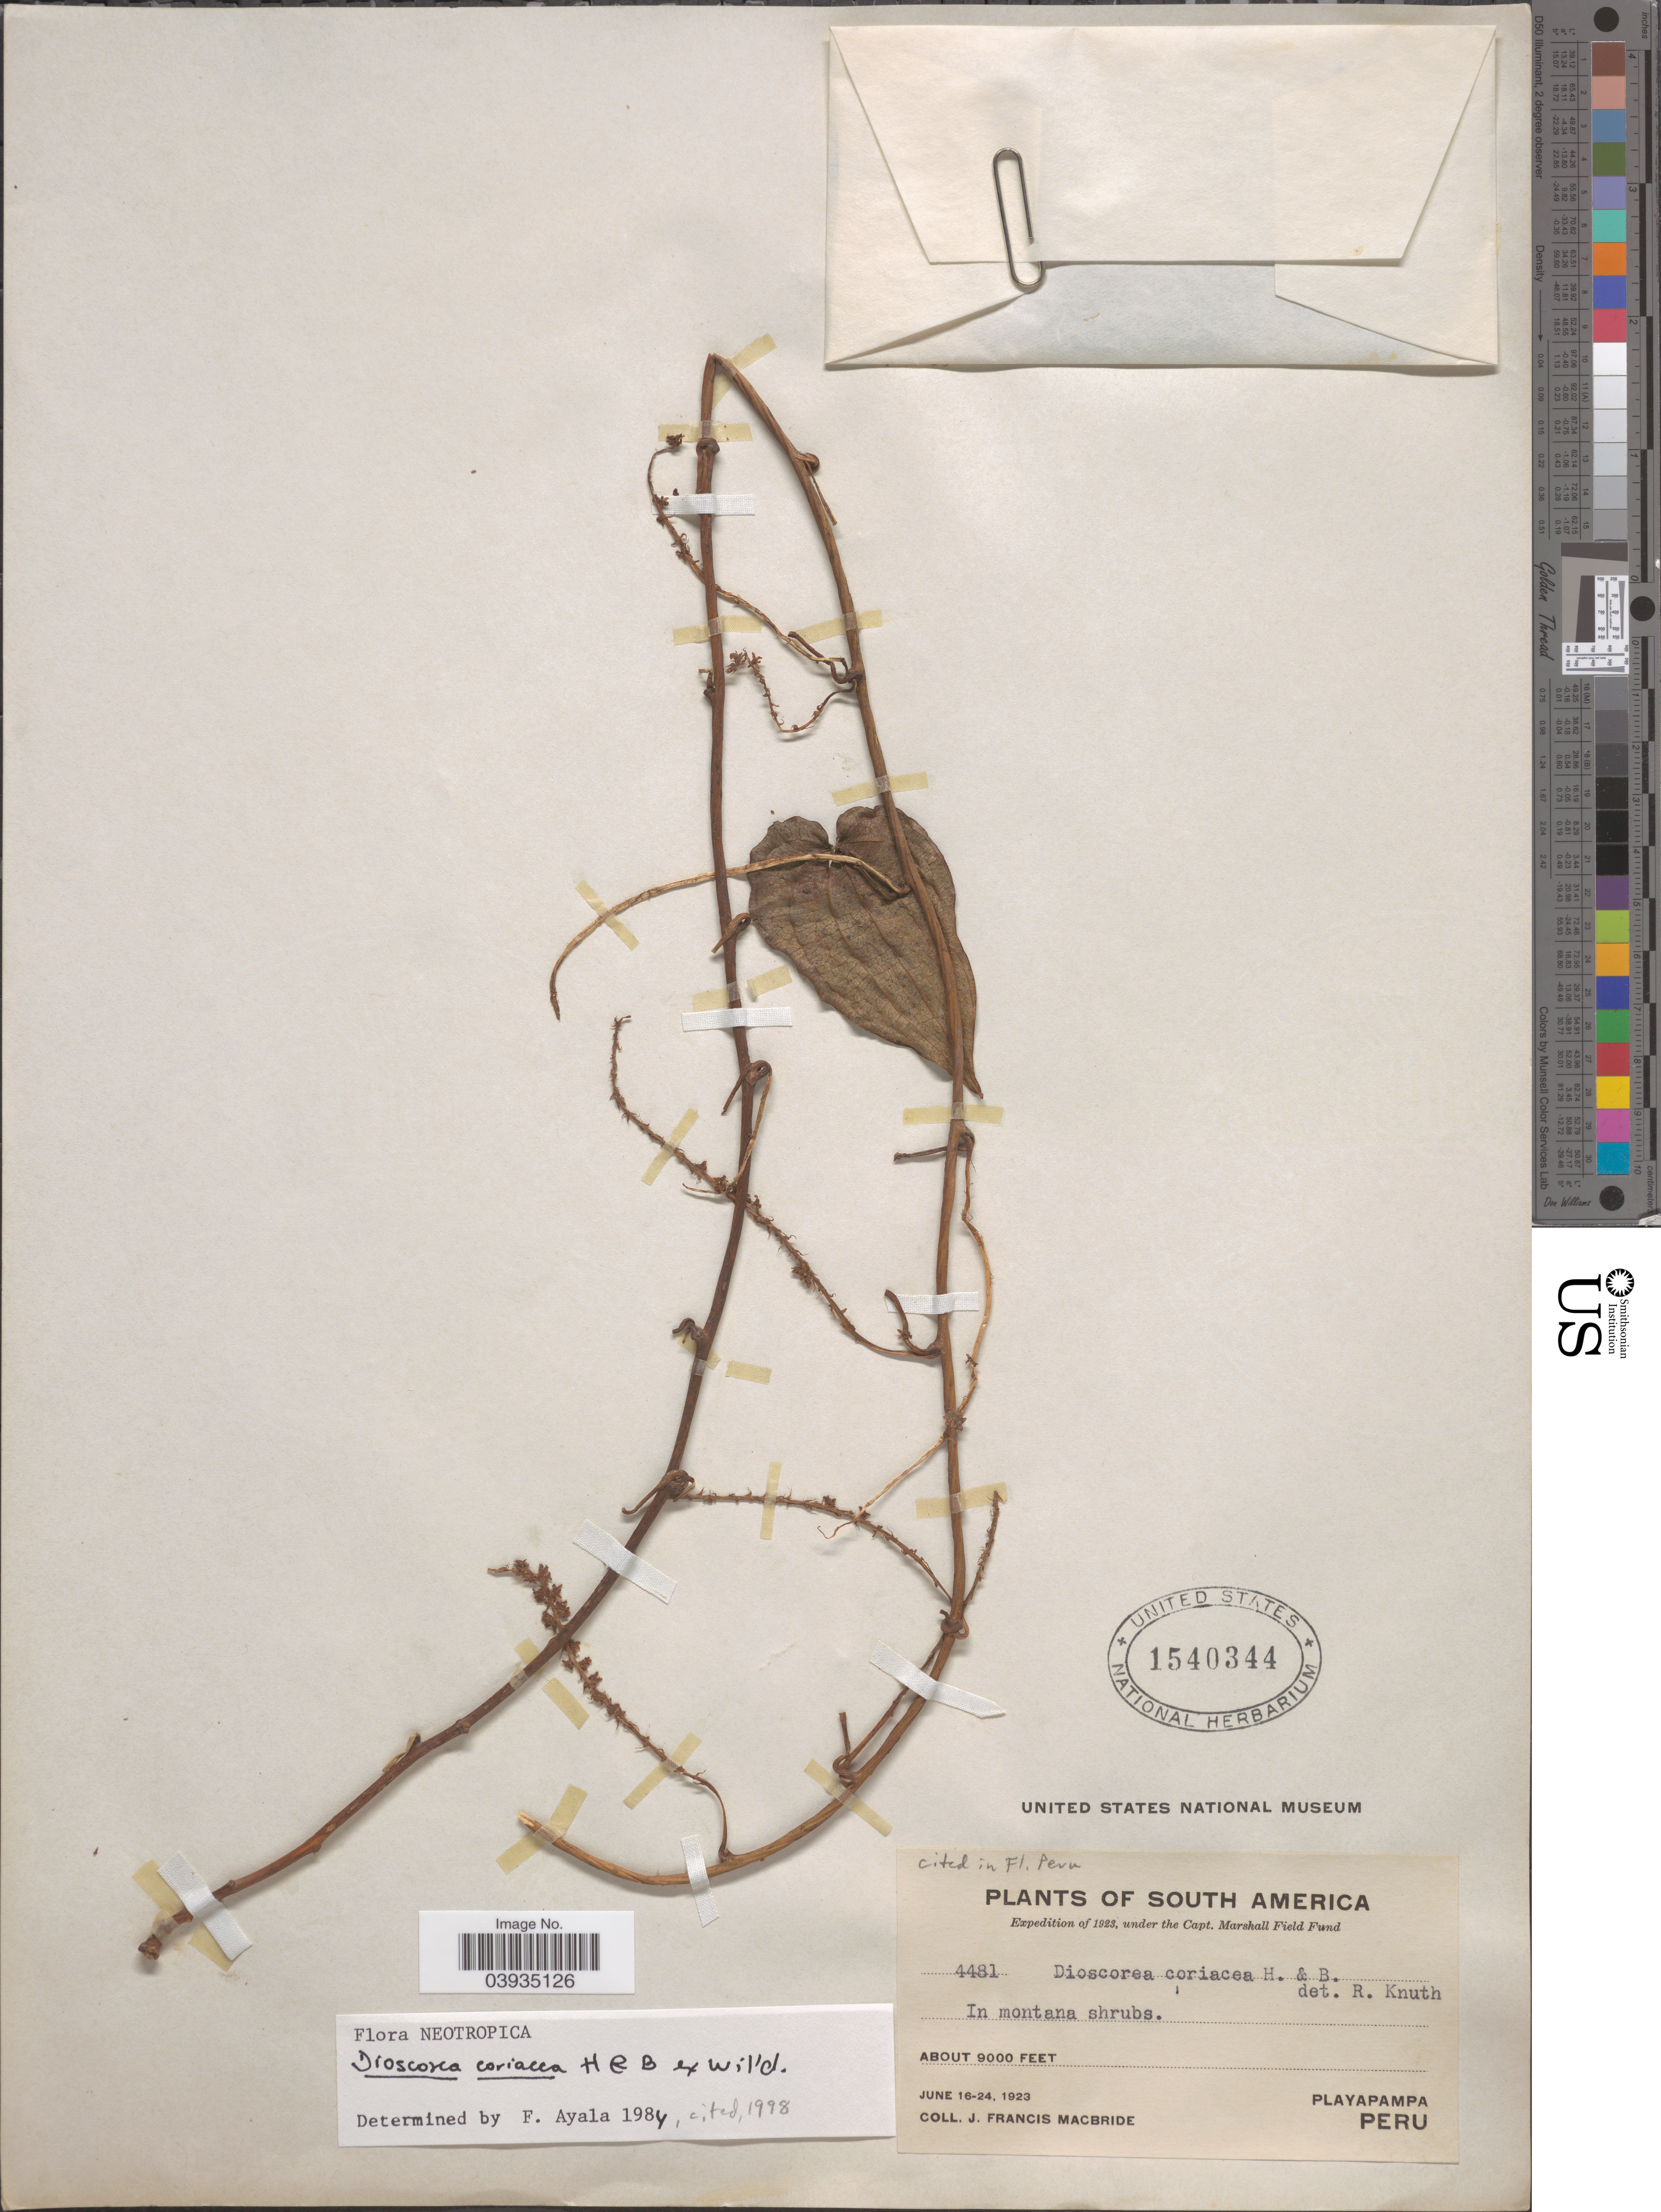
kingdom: Plantae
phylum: Tracheophyta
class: Liliopsida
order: Dioscoreales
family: Dioscoreaceae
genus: Dioscorea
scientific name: Dioscorea coriacea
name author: Humb. & Bonpl. ex Willd.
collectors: J. F. Macbride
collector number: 4481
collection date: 1923-06-16/1923-06-24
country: Peru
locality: Playapampa.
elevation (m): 2743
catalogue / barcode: US 1540344